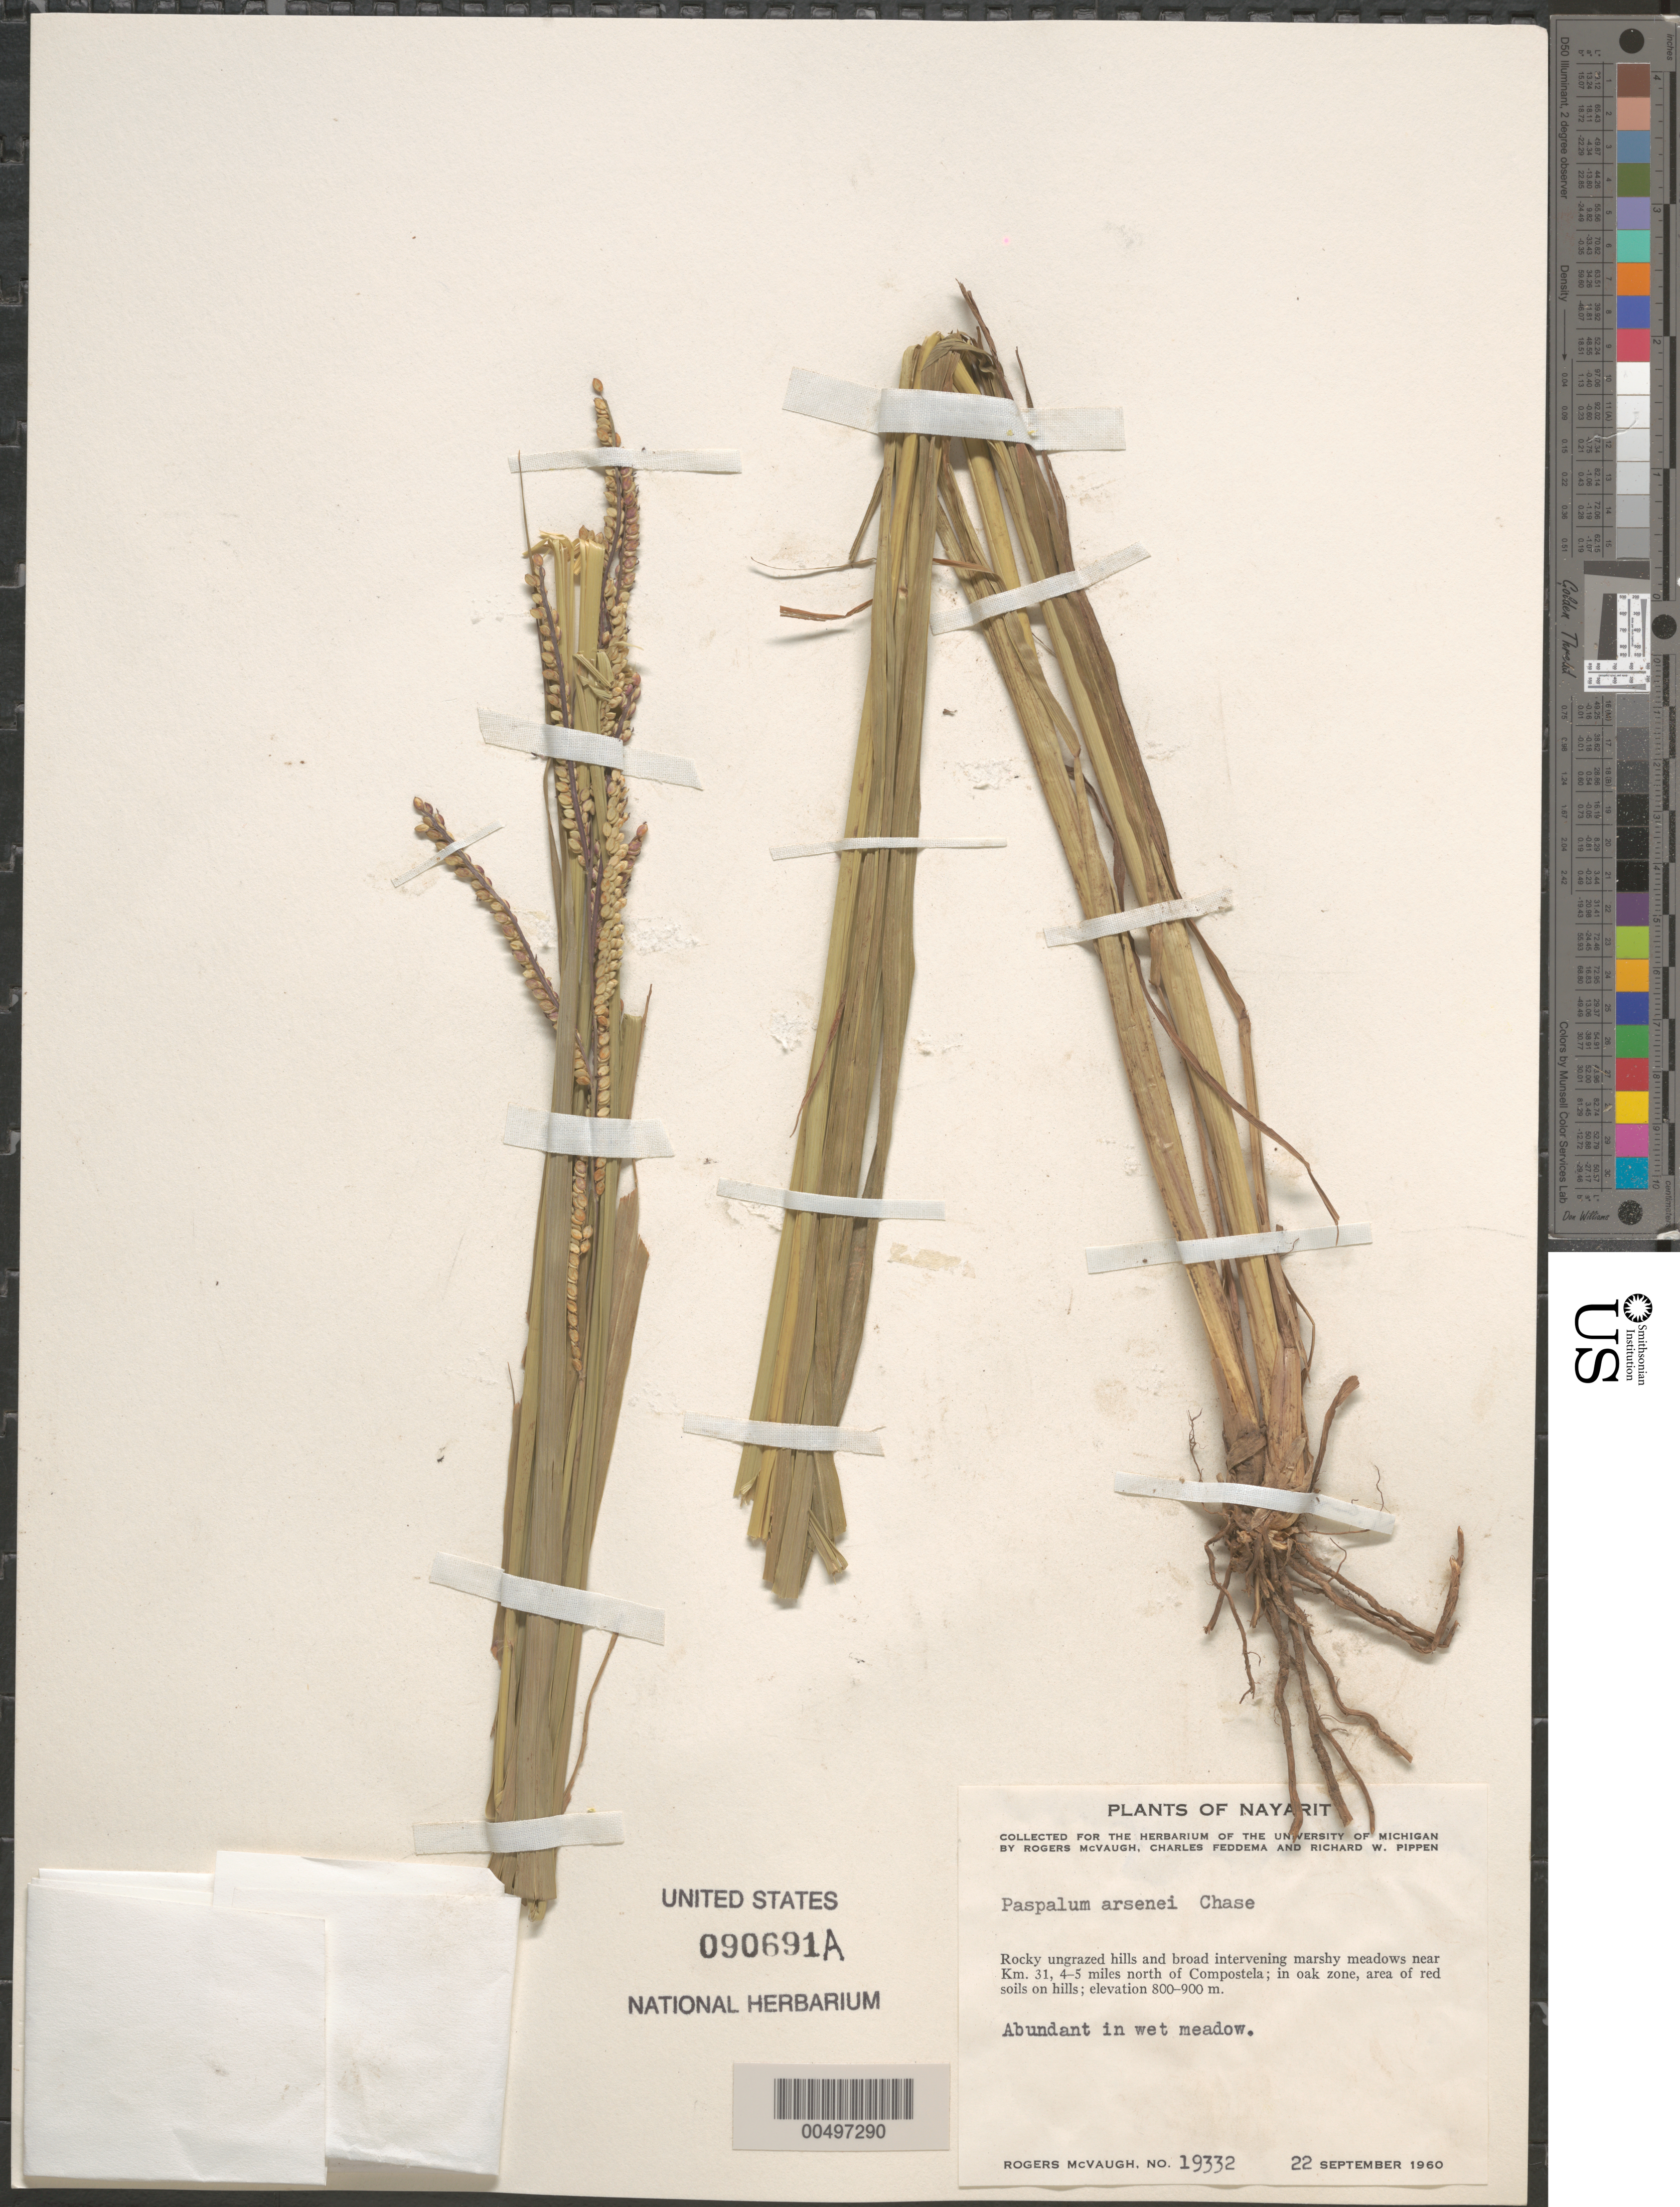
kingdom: Plantae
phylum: Tracheophyta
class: Liliopsida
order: Poales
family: Poaceae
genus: Paspalum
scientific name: Paspalum arsenei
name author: Chase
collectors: R. McVaugh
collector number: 19332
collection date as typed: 22 Sep 1960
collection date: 1960-09-22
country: Mexico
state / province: Nayarit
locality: Near km 31, 4-5 mi N of Compostela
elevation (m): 800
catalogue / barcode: US 90691A